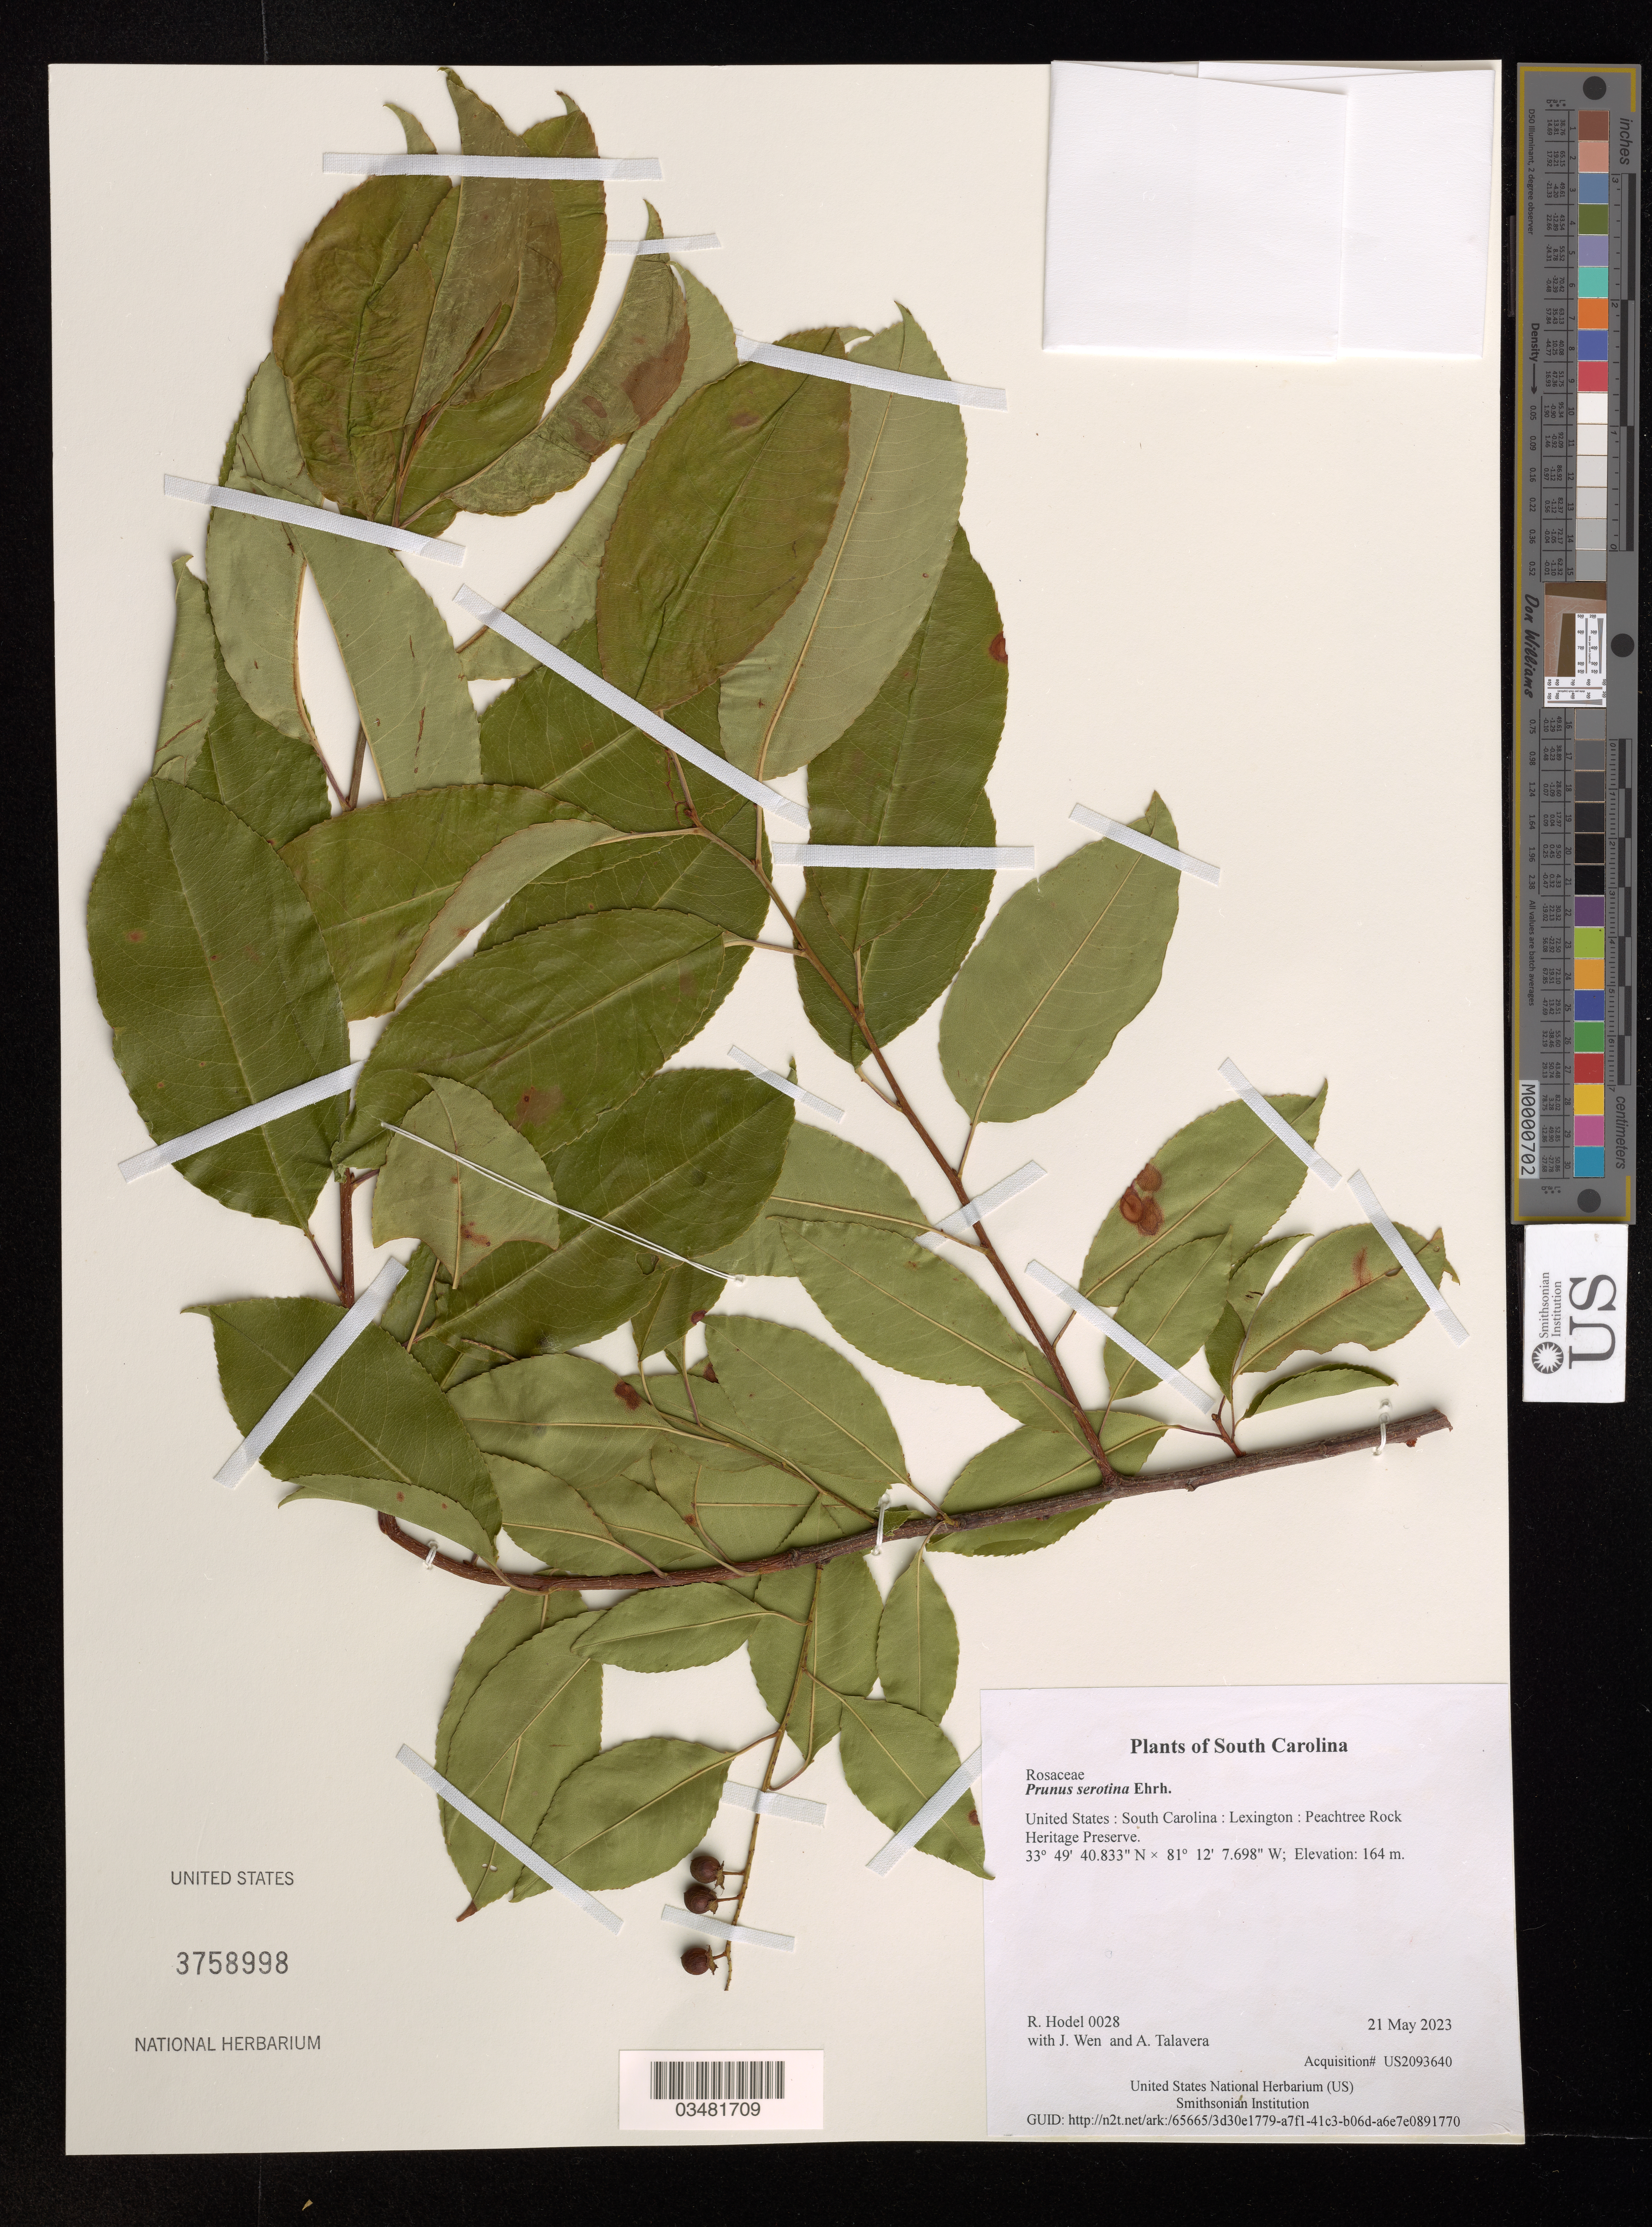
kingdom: Plantae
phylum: Tracheophyta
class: Magnoliopsida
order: Rosales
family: Rosaceae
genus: Prunus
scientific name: Prunus serotina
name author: Ehrh.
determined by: Hodel, Richard G. J.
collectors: R. Hodel, J. Wen & A. Talavera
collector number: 0028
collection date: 2023-05-21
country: United States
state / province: South Carolina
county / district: Lexington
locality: Peachtree Rock Heritage Preserve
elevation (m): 164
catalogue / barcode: US 3758998